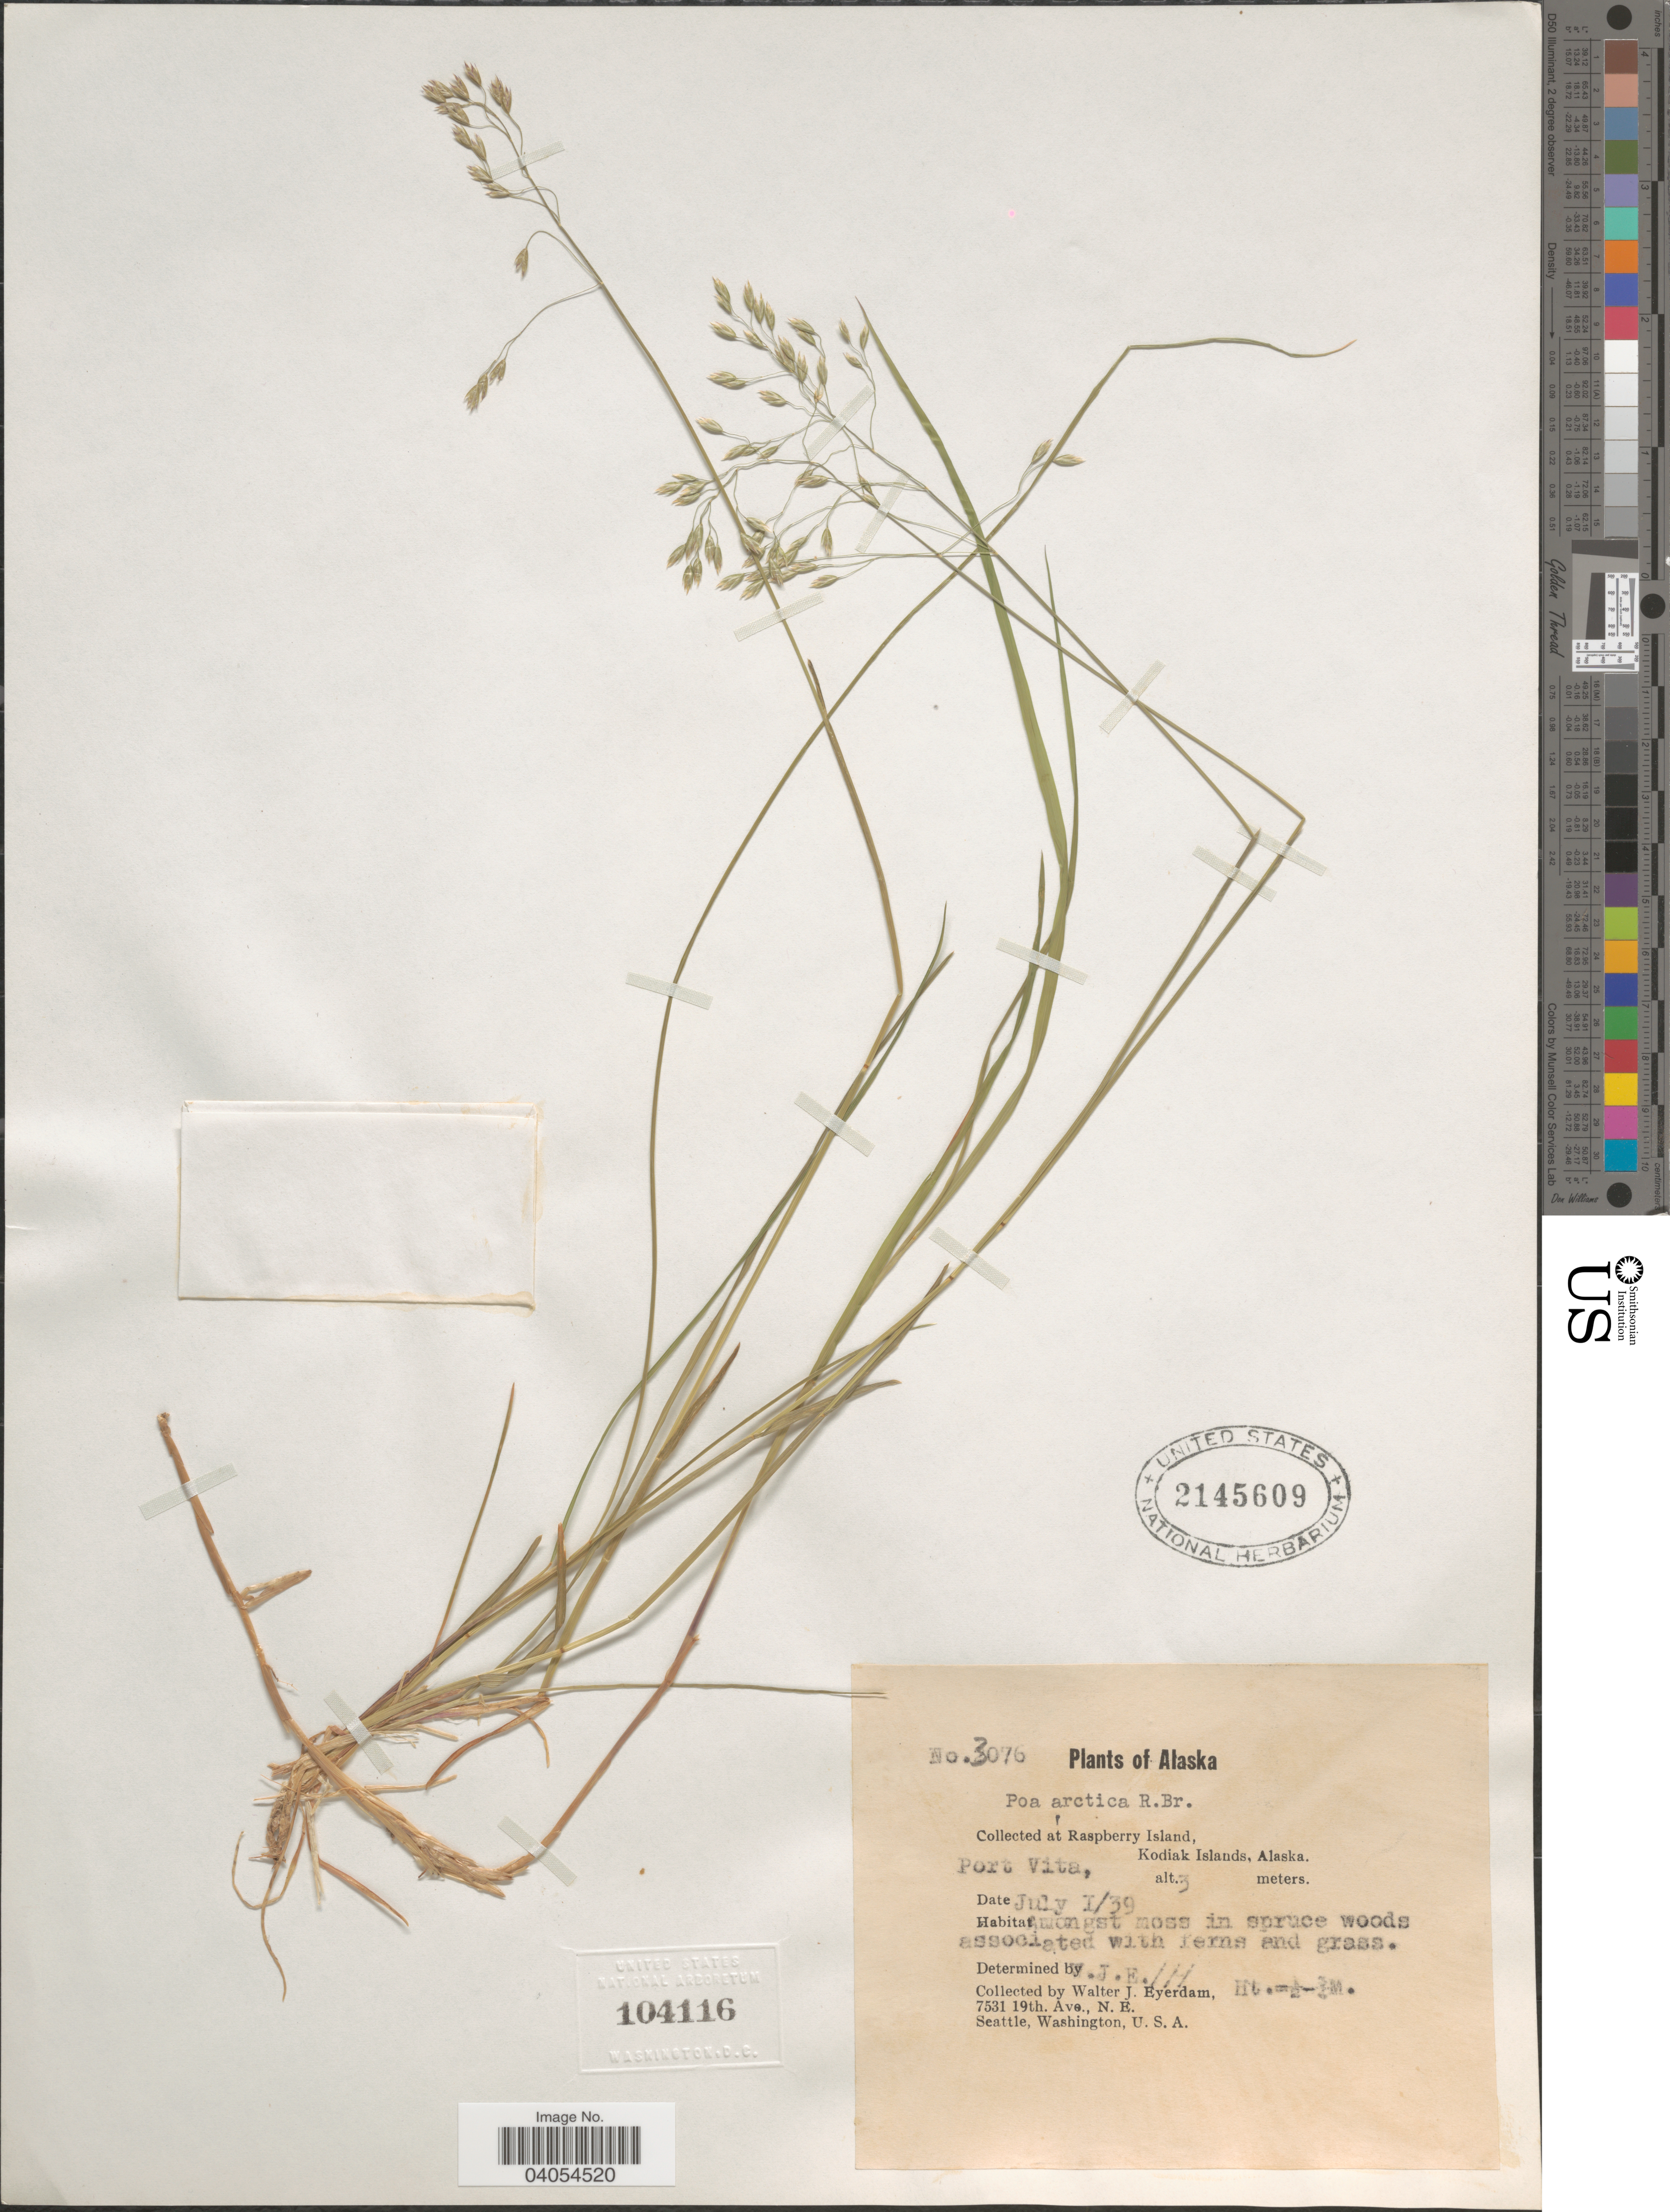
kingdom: Plantae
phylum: Tracheophyta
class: Liliopsida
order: Poales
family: Poaceae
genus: Poa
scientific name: Poa arctica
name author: R. Br.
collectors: W. J. Eyerdam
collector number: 3076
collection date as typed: Transcribed d/m/y: 1/7/39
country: United States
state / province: Alaska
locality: Raspberry Island, Kodiak Islands. Port Vita.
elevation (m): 3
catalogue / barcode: US 2145609